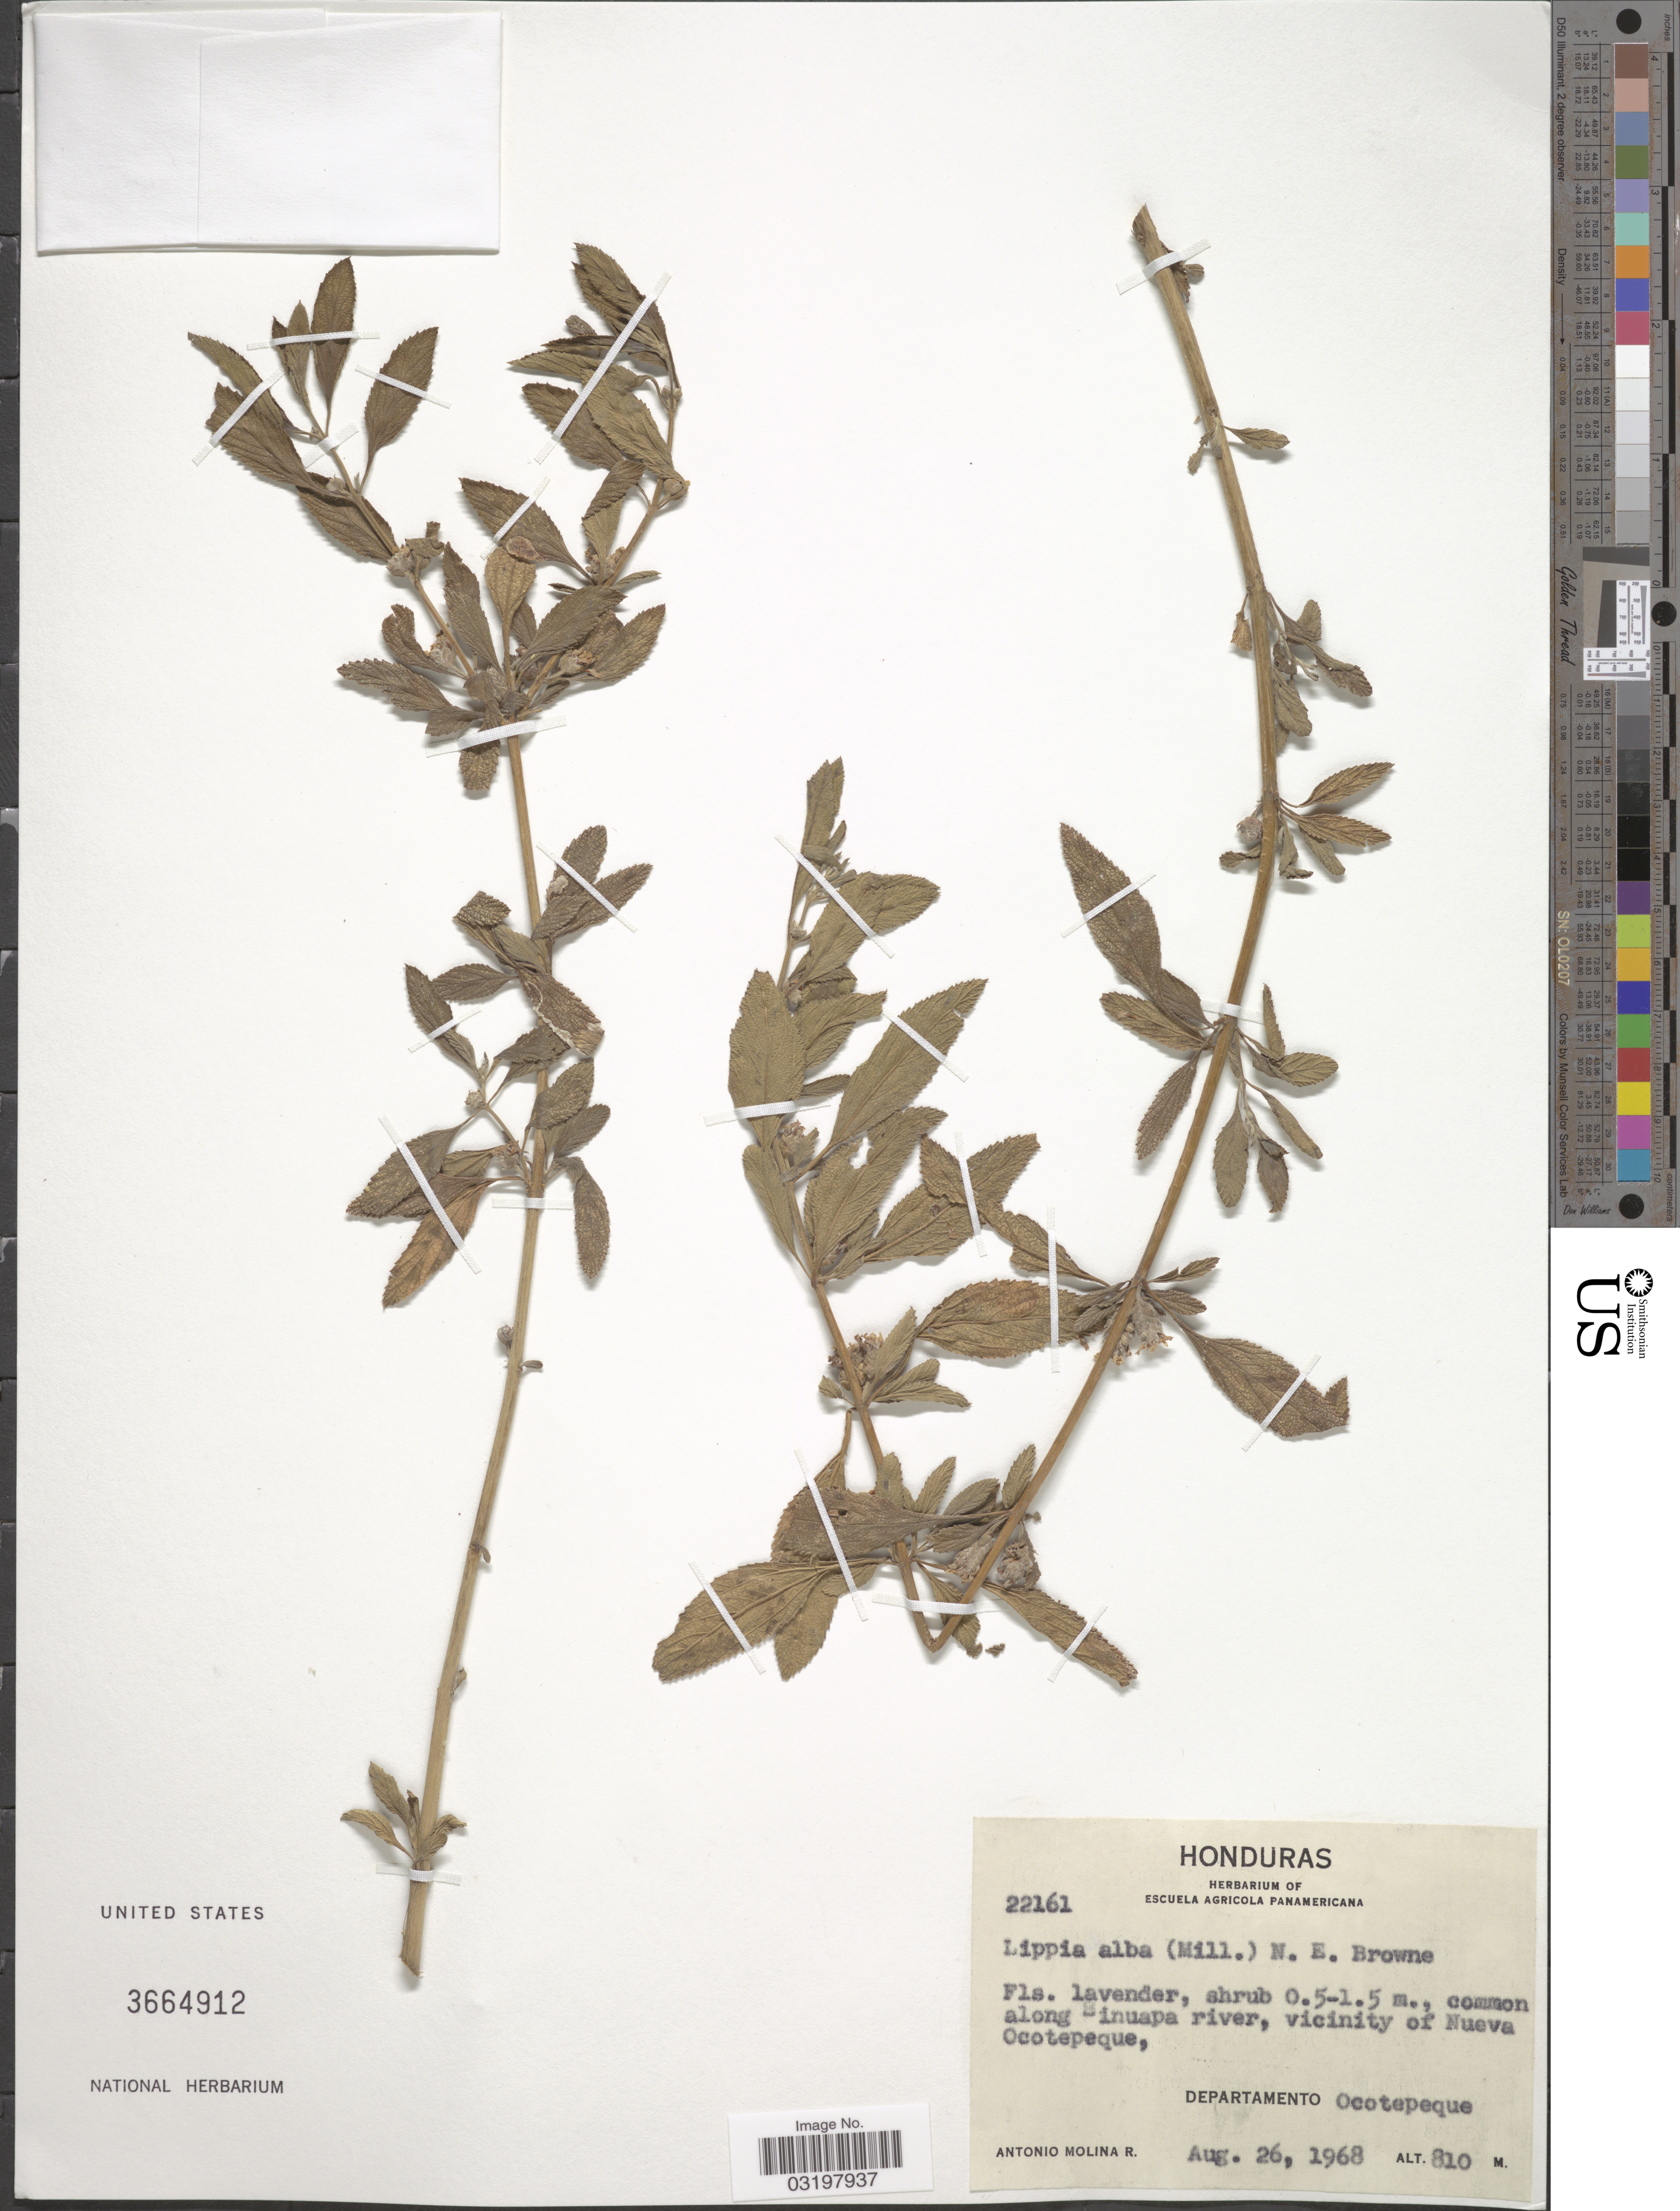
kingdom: Plantae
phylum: Tracheophyta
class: Magnoliopsida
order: Lamiales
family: Verbenaceae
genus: Lippia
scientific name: Lippia alba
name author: (Mill.) N.E. Br. ex Britton & P. Wilson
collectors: A. Molina R.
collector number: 22161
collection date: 1968-08-26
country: Honduras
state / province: Ocotepeque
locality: Common along Binuapa river, vicinity of Nueva Ocotepeque, Departamento Ocotepeque.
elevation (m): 810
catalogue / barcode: US 3664912